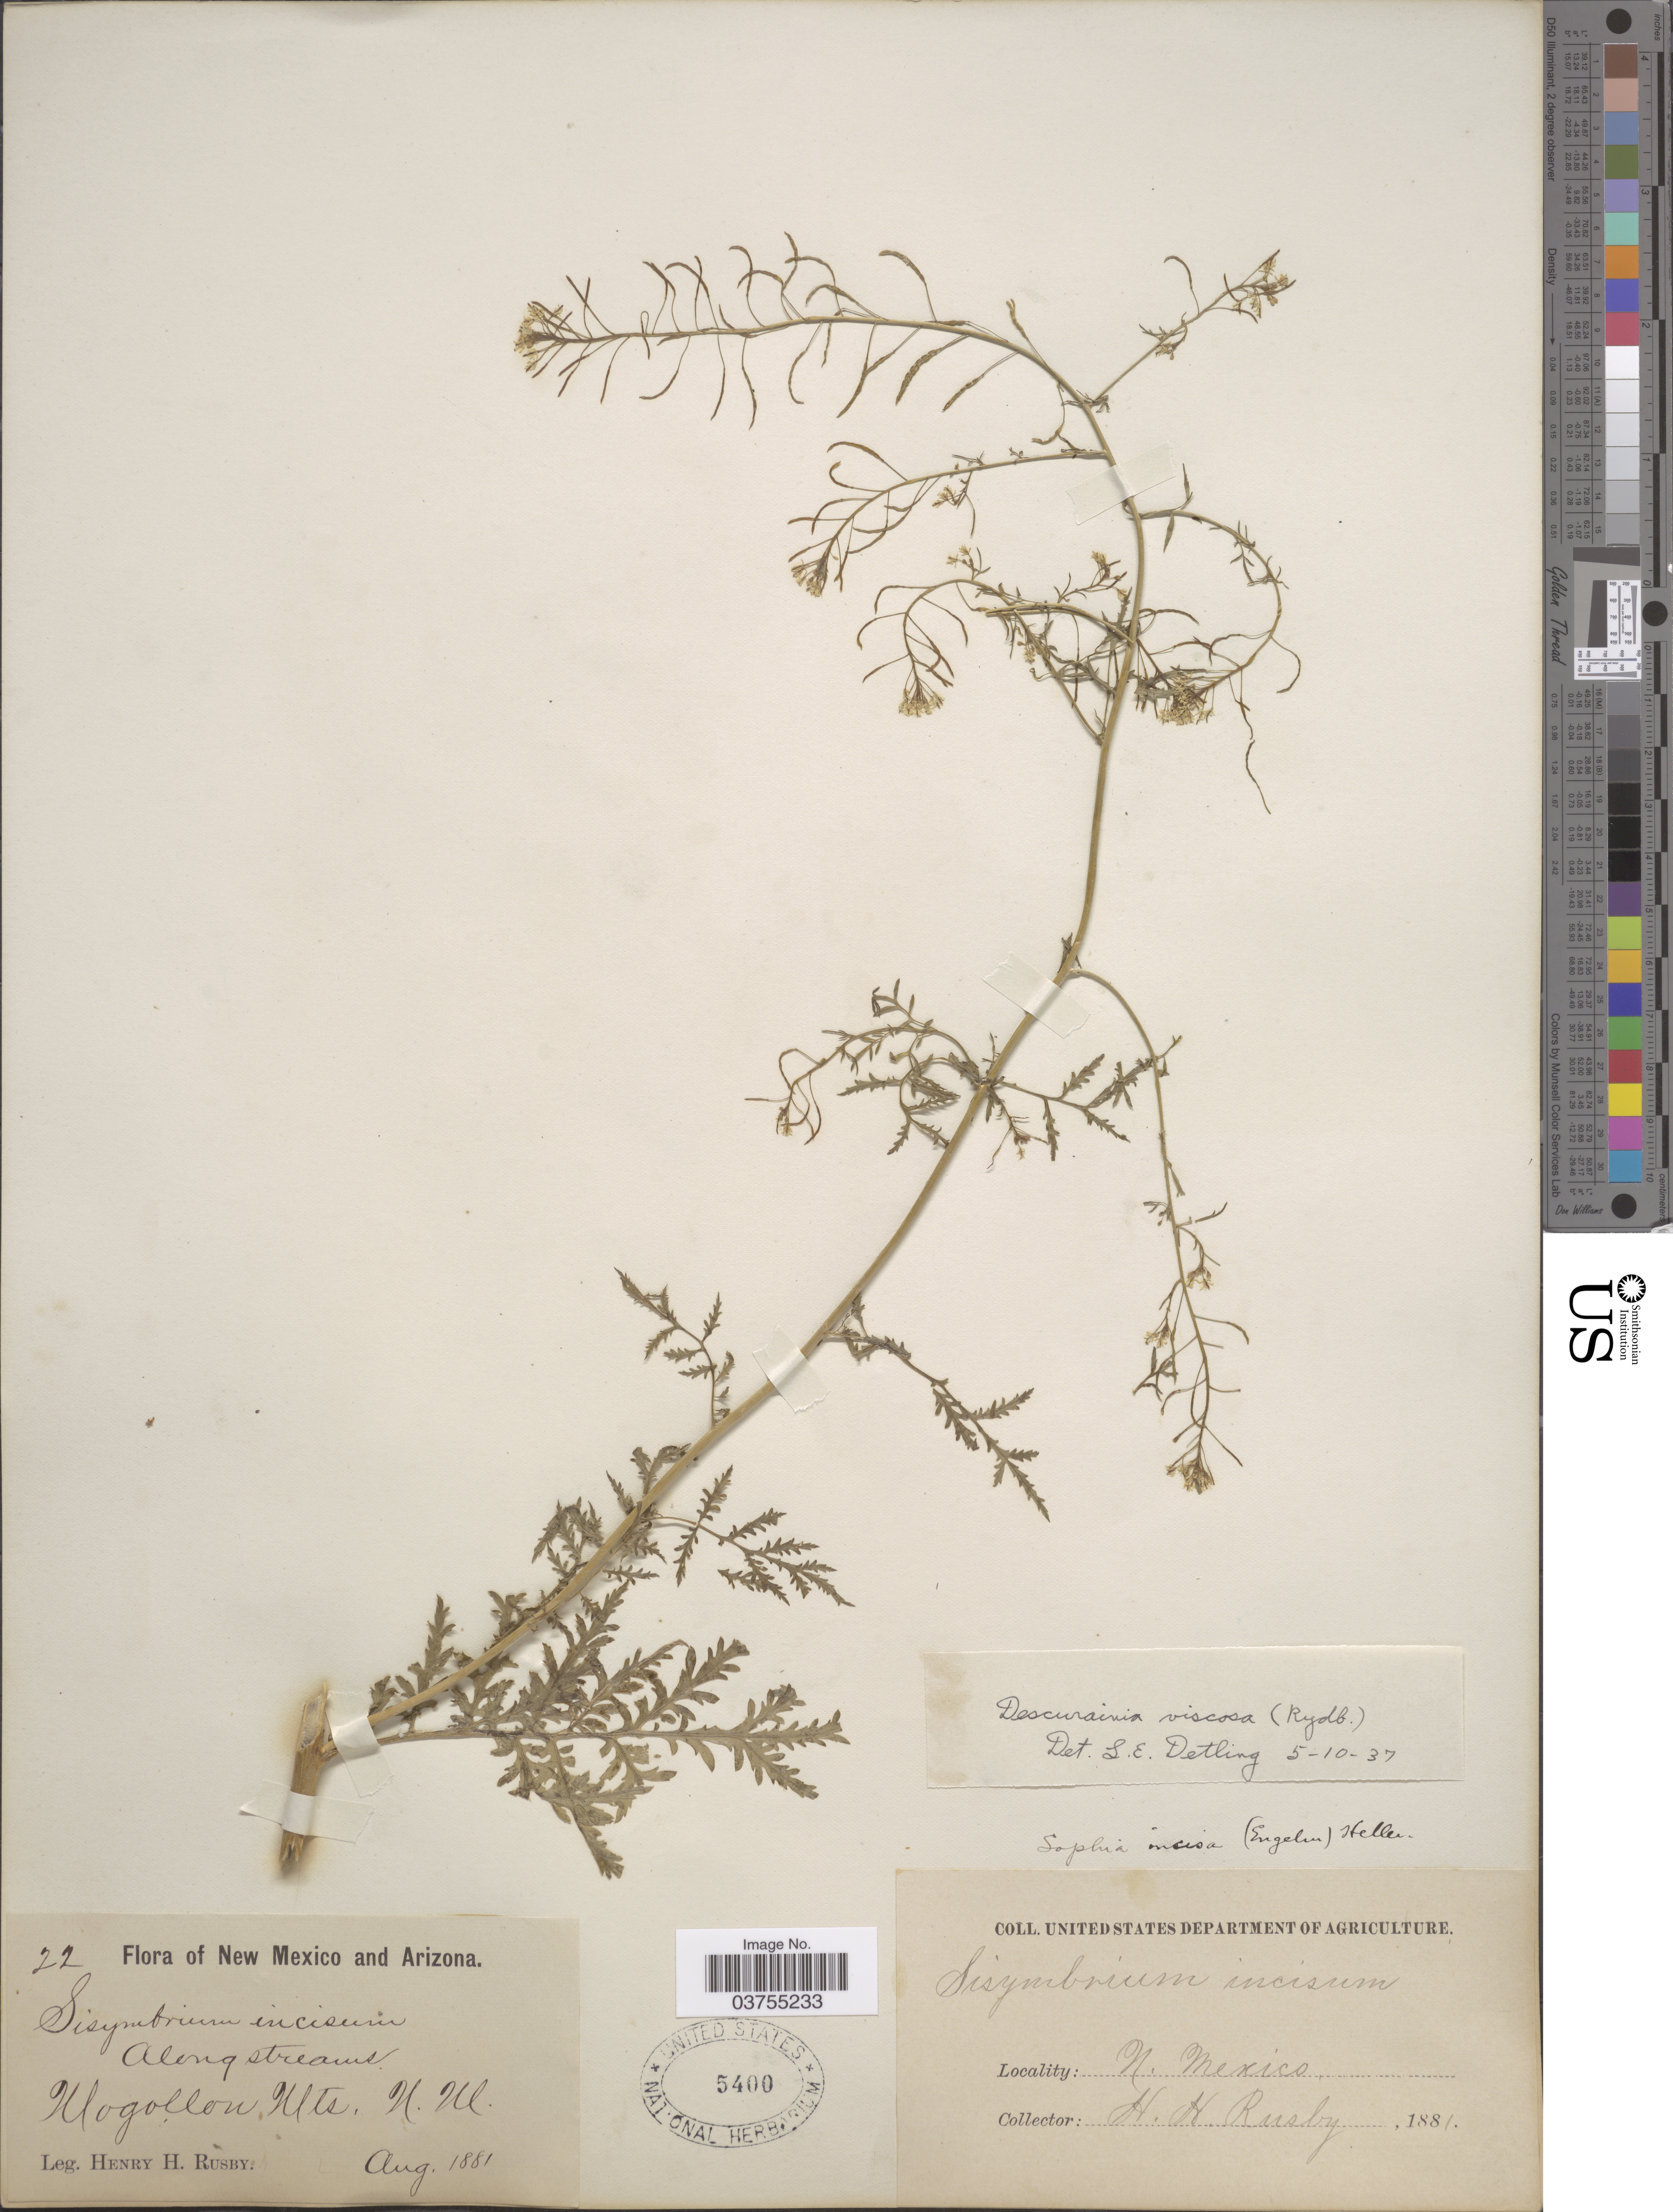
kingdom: Plantae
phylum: Tracheophyta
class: Magnoliopsida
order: Brassicales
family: Brassicaceae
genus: Descurainia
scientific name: Descurainia richardsonii subsp. viscosa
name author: (Rydb.) Detling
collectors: H. H. Rusby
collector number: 22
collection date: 1881-08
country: United States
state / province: New Mexico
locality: Along streams. Mongollon Mts.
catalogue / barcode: US 5400